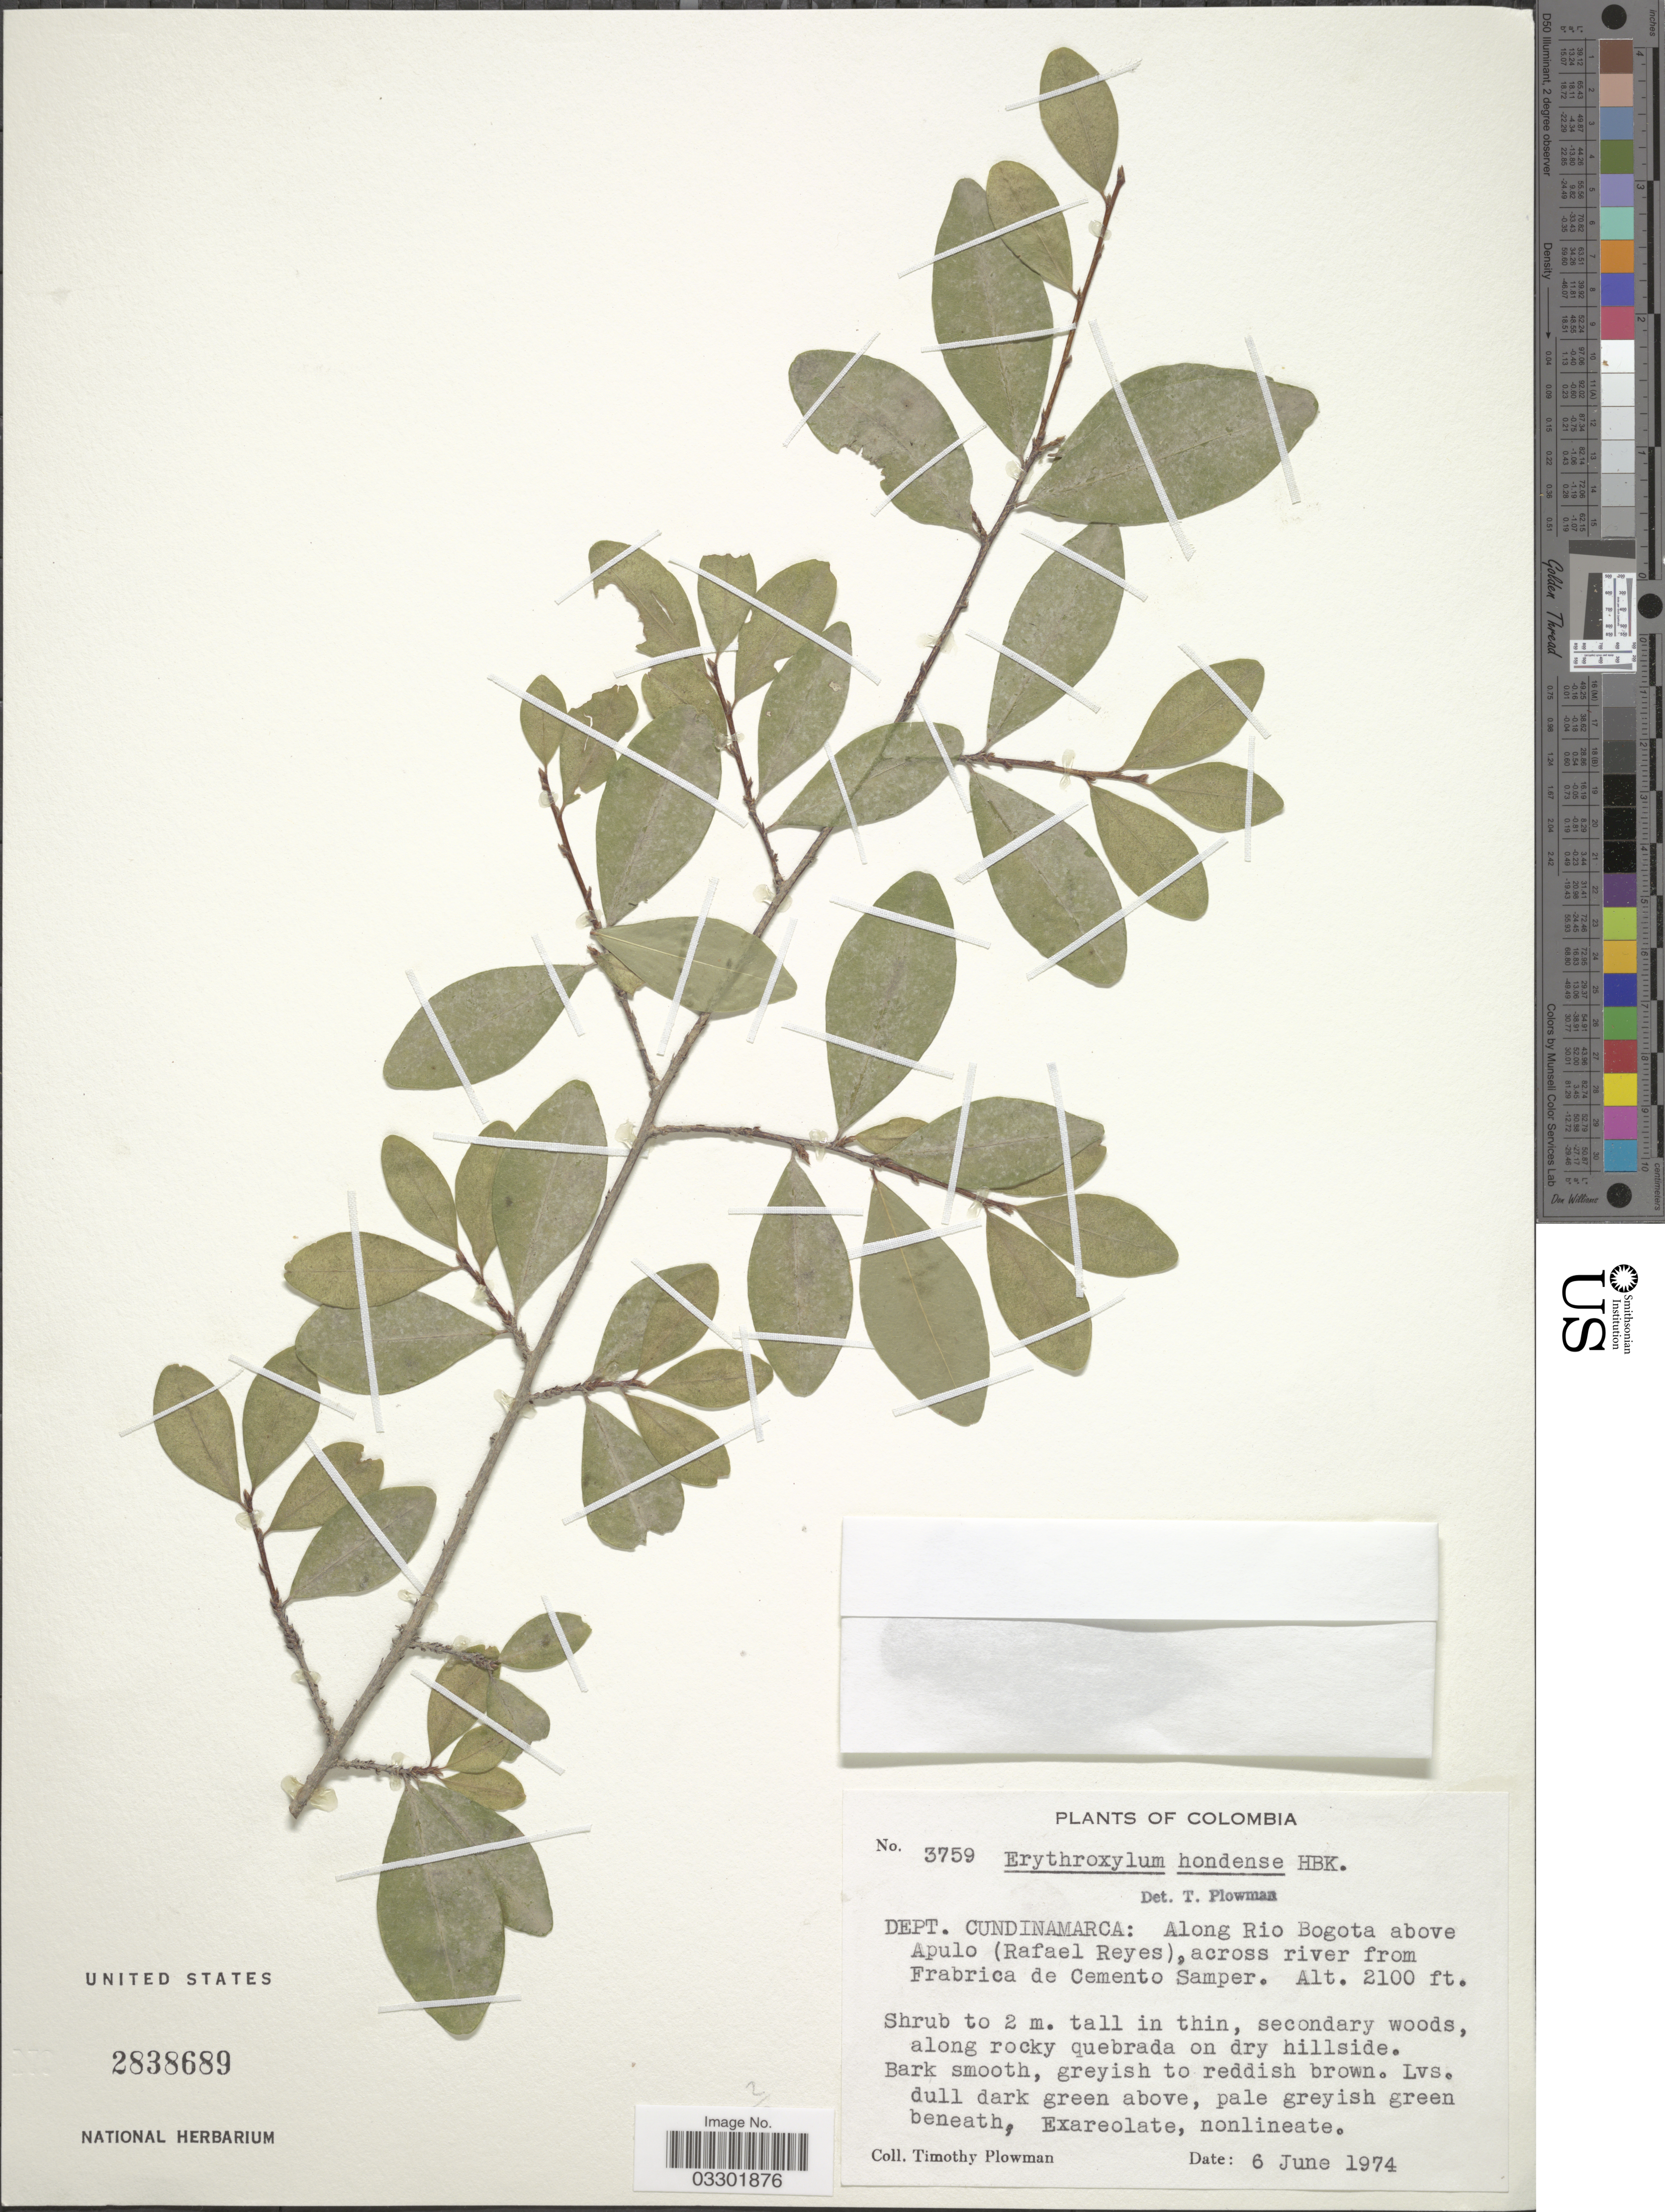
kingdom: Plantae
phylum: Tracheophyta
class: Magnoliopsida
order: Malpighiales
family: Erythroxylaceae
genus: Erythroxylum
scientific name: Erythroxylum hondense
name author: Kunth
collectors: T. Plowman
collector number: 3759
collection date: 1974-06-06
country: Colombia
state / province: Cundinamarca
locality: Dept. Cundinamarca: Along Rio Bogota above Apulo (Rafael Reyes), across river from Fabrica de Cemento Samper.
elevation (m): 640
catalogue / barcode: US 2838689